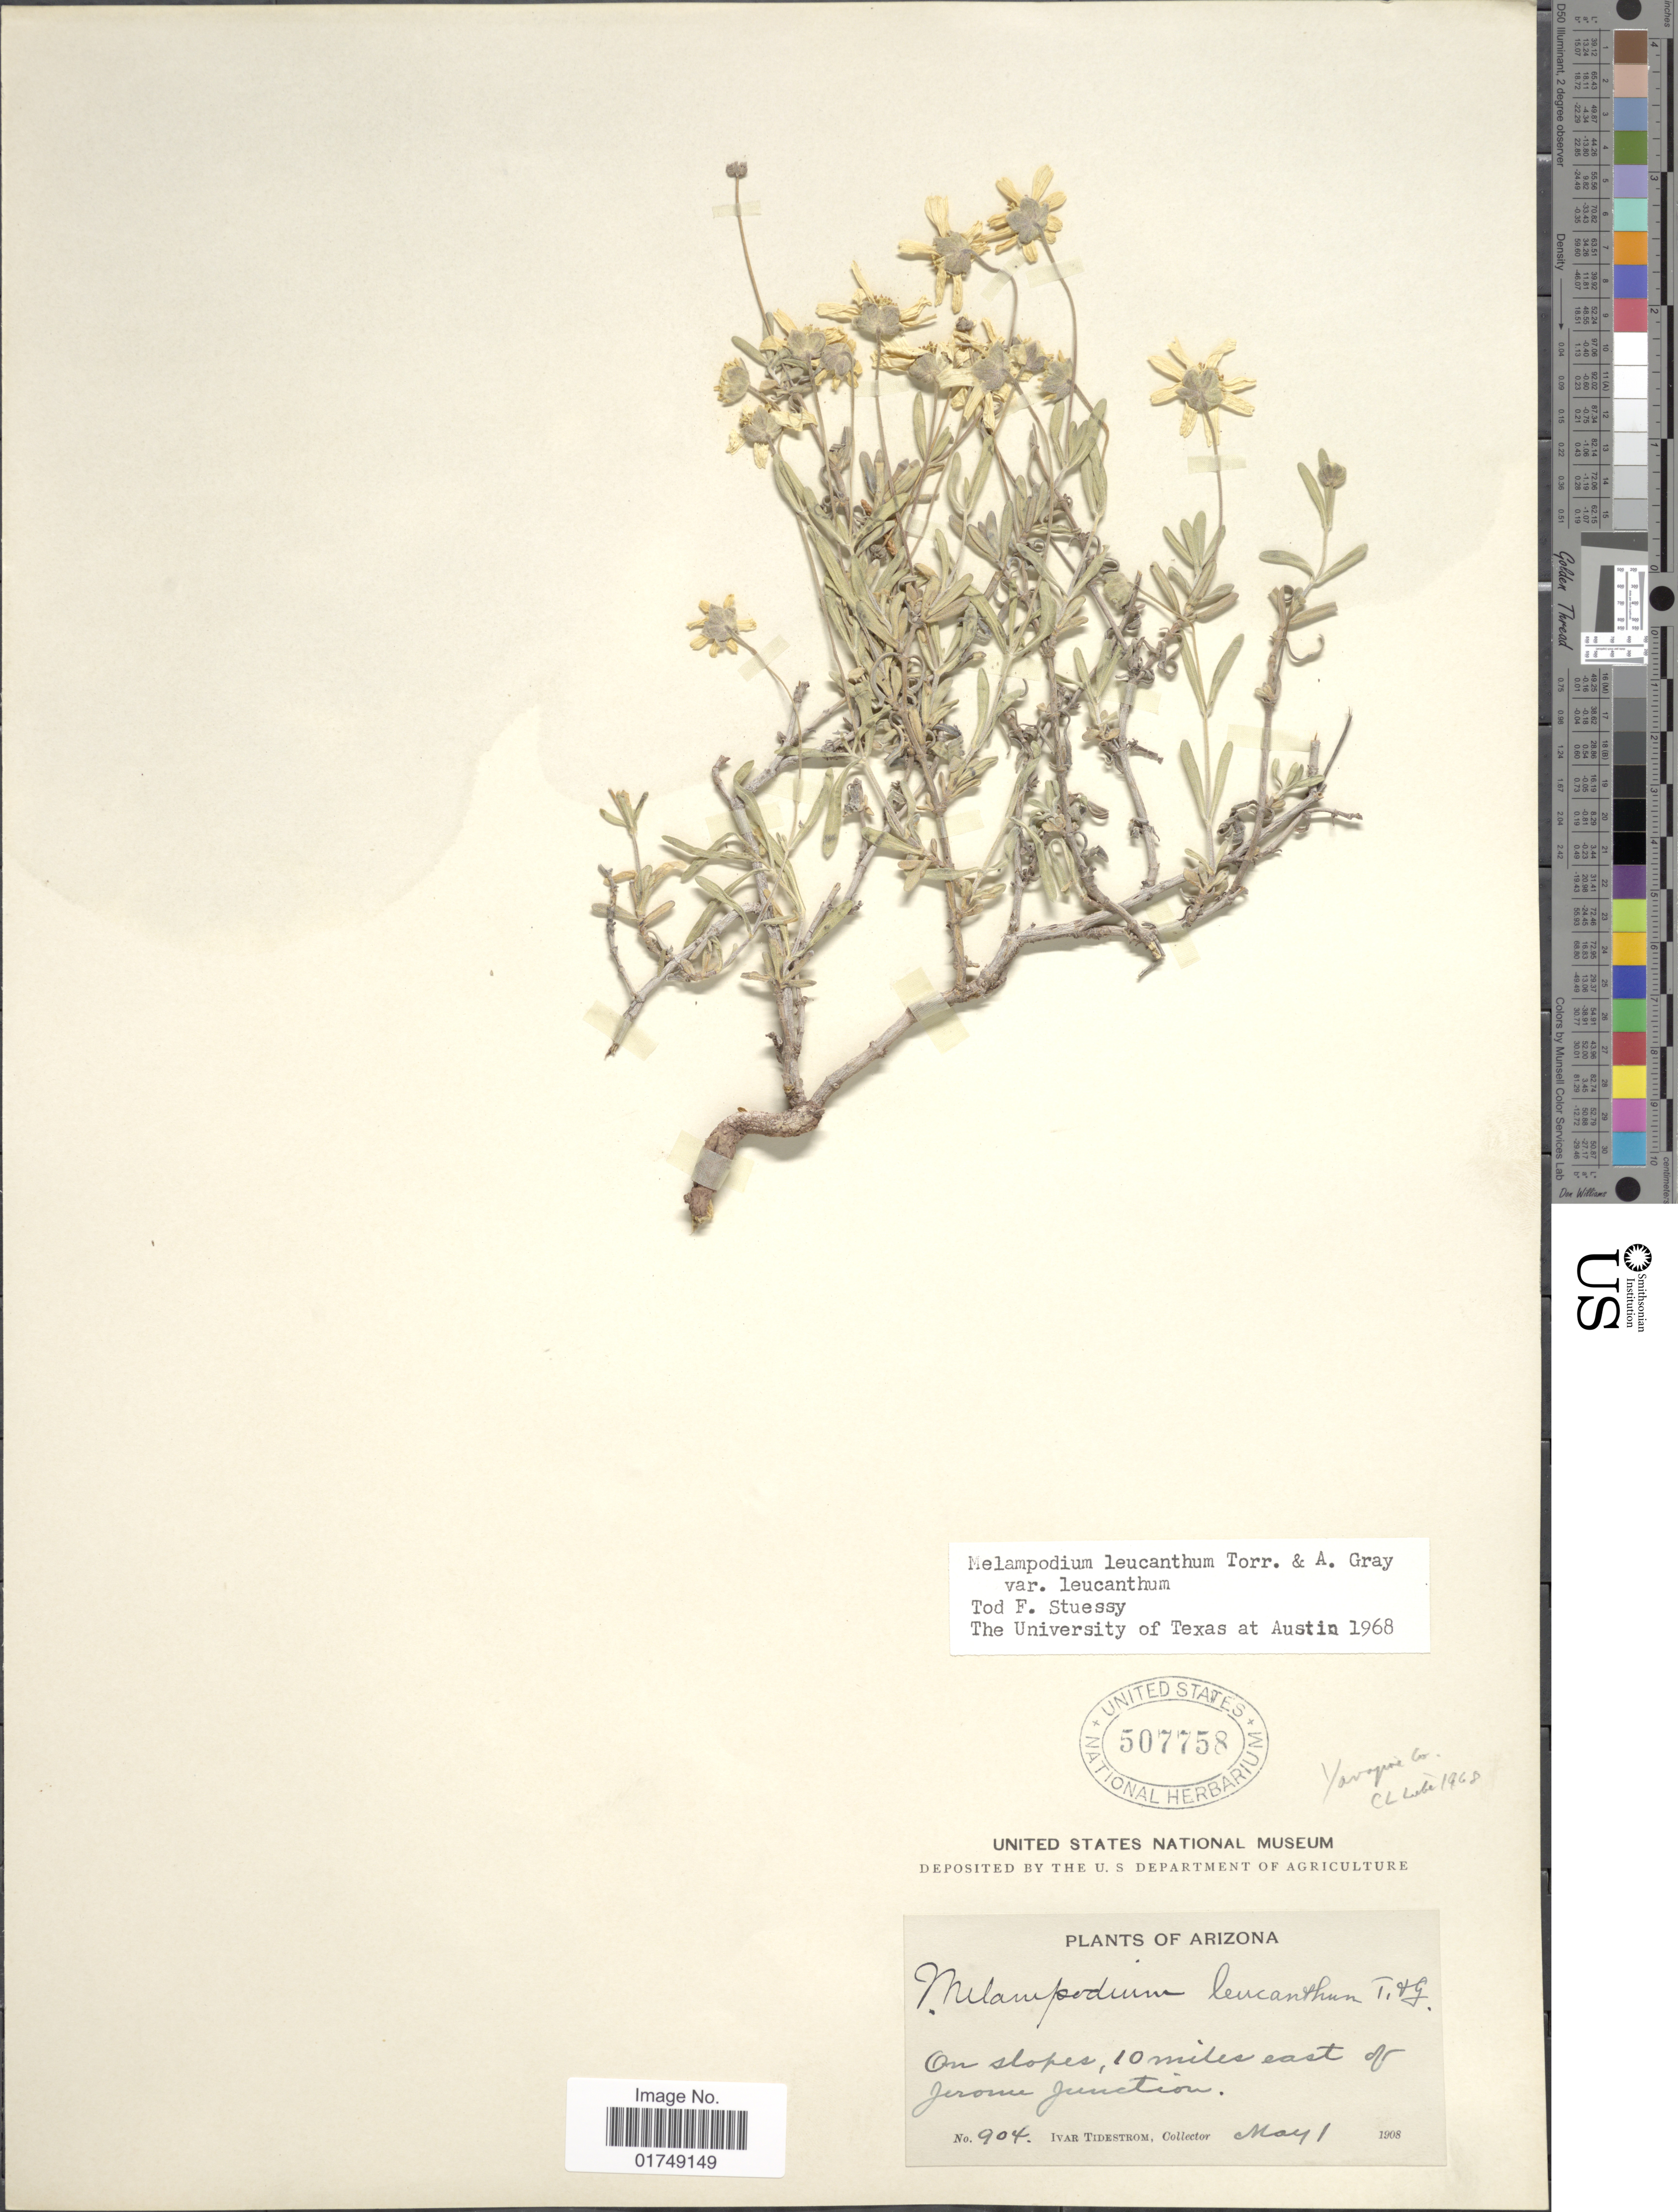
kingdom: Plantae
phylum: Tracheophyta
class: Magnoliopsida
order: Asterales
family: Asteraceae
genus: Melampodium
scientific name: Melampodium leucanthum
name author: Torr. & A. Gray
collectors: I. F. Tidestrom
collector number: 904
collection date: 1908-05-01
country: United States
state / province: Arizona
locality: On slopes, 10 miles east of Jerome Junction, Yavapai Co.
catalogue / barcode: US 507758